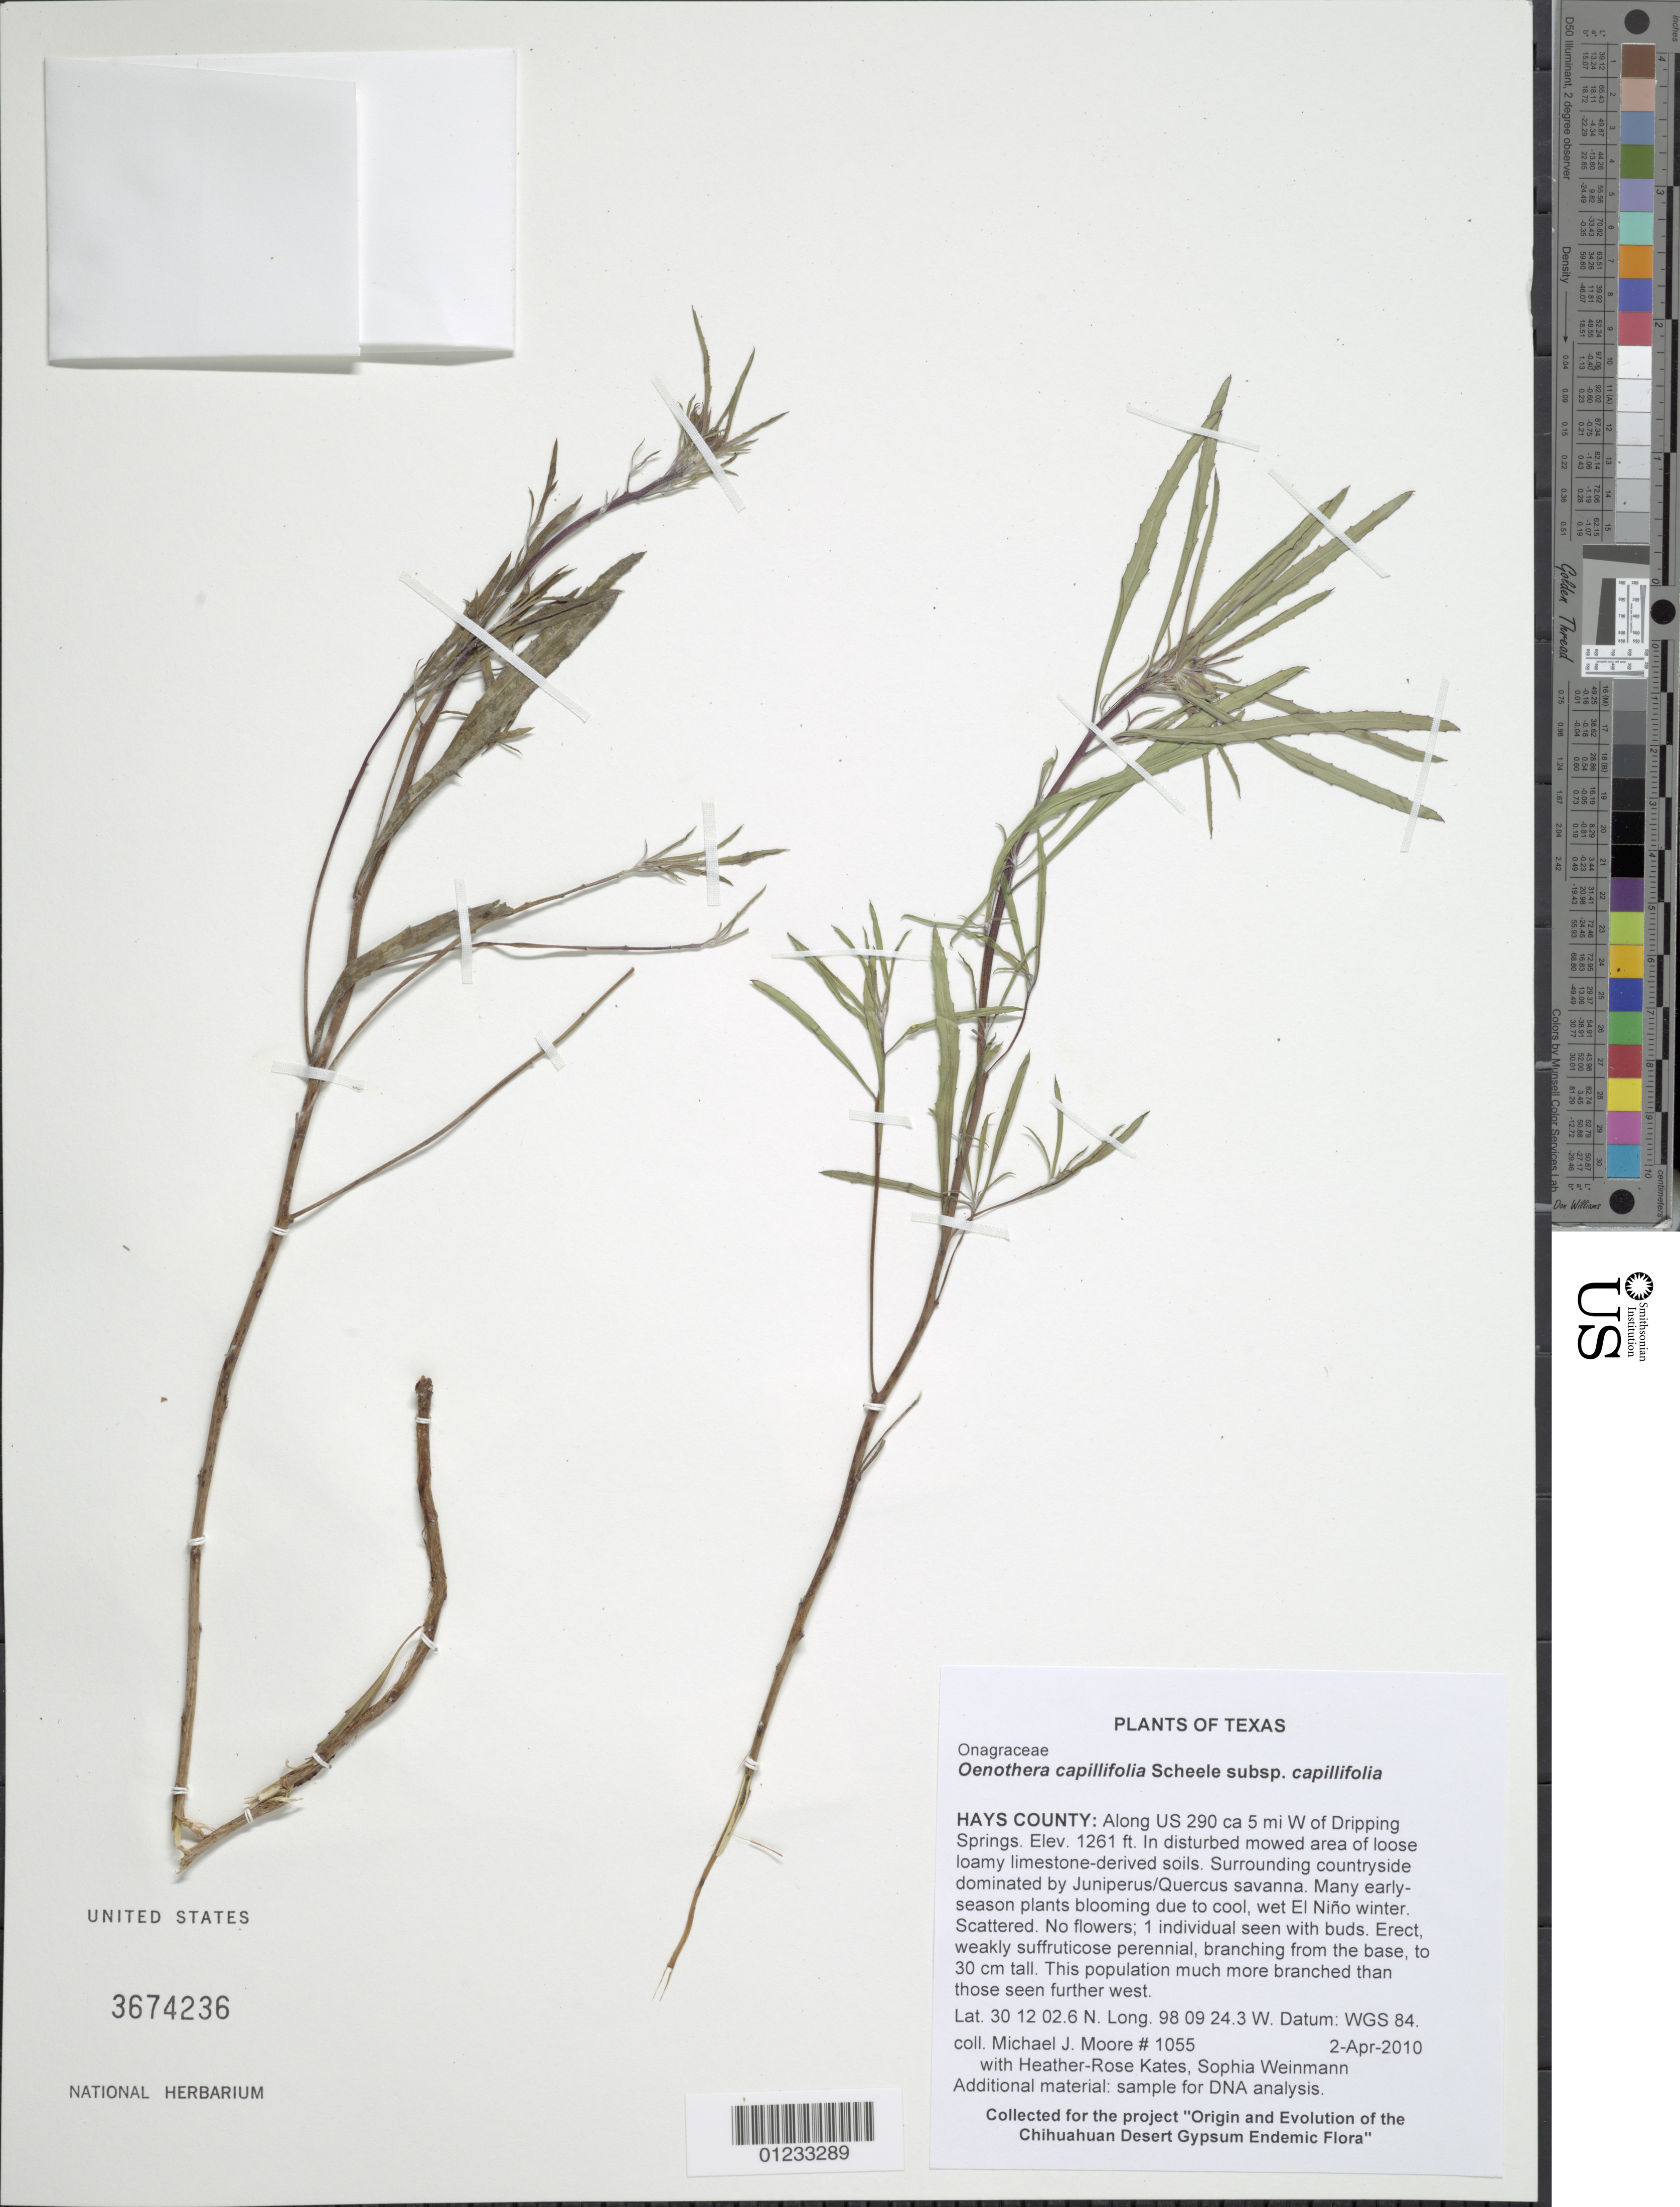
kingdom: Plantae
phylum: Tracheophyta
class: Magnoliopsida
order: Myrtales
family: Onagraceae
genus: Oenothera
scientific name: Oenothera capillifolia subsp. capillifolia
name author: Scheele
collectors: M. J. Moore, H.-R. Kates & S. Weinmann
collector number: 1055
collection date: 2006-04-01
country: United States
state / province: Texas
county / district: Hays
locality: Along US 290 ca 5 mi W of Dripping Springs.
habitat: In disturbed mowed area of loose loamy limestone-derived soils. Surrounding countryside dominated by Juniperus/Quercus savanna. Many early-season plants blooming due to cool, wet El Niño winter.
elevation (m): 384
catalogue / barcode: US 3674236